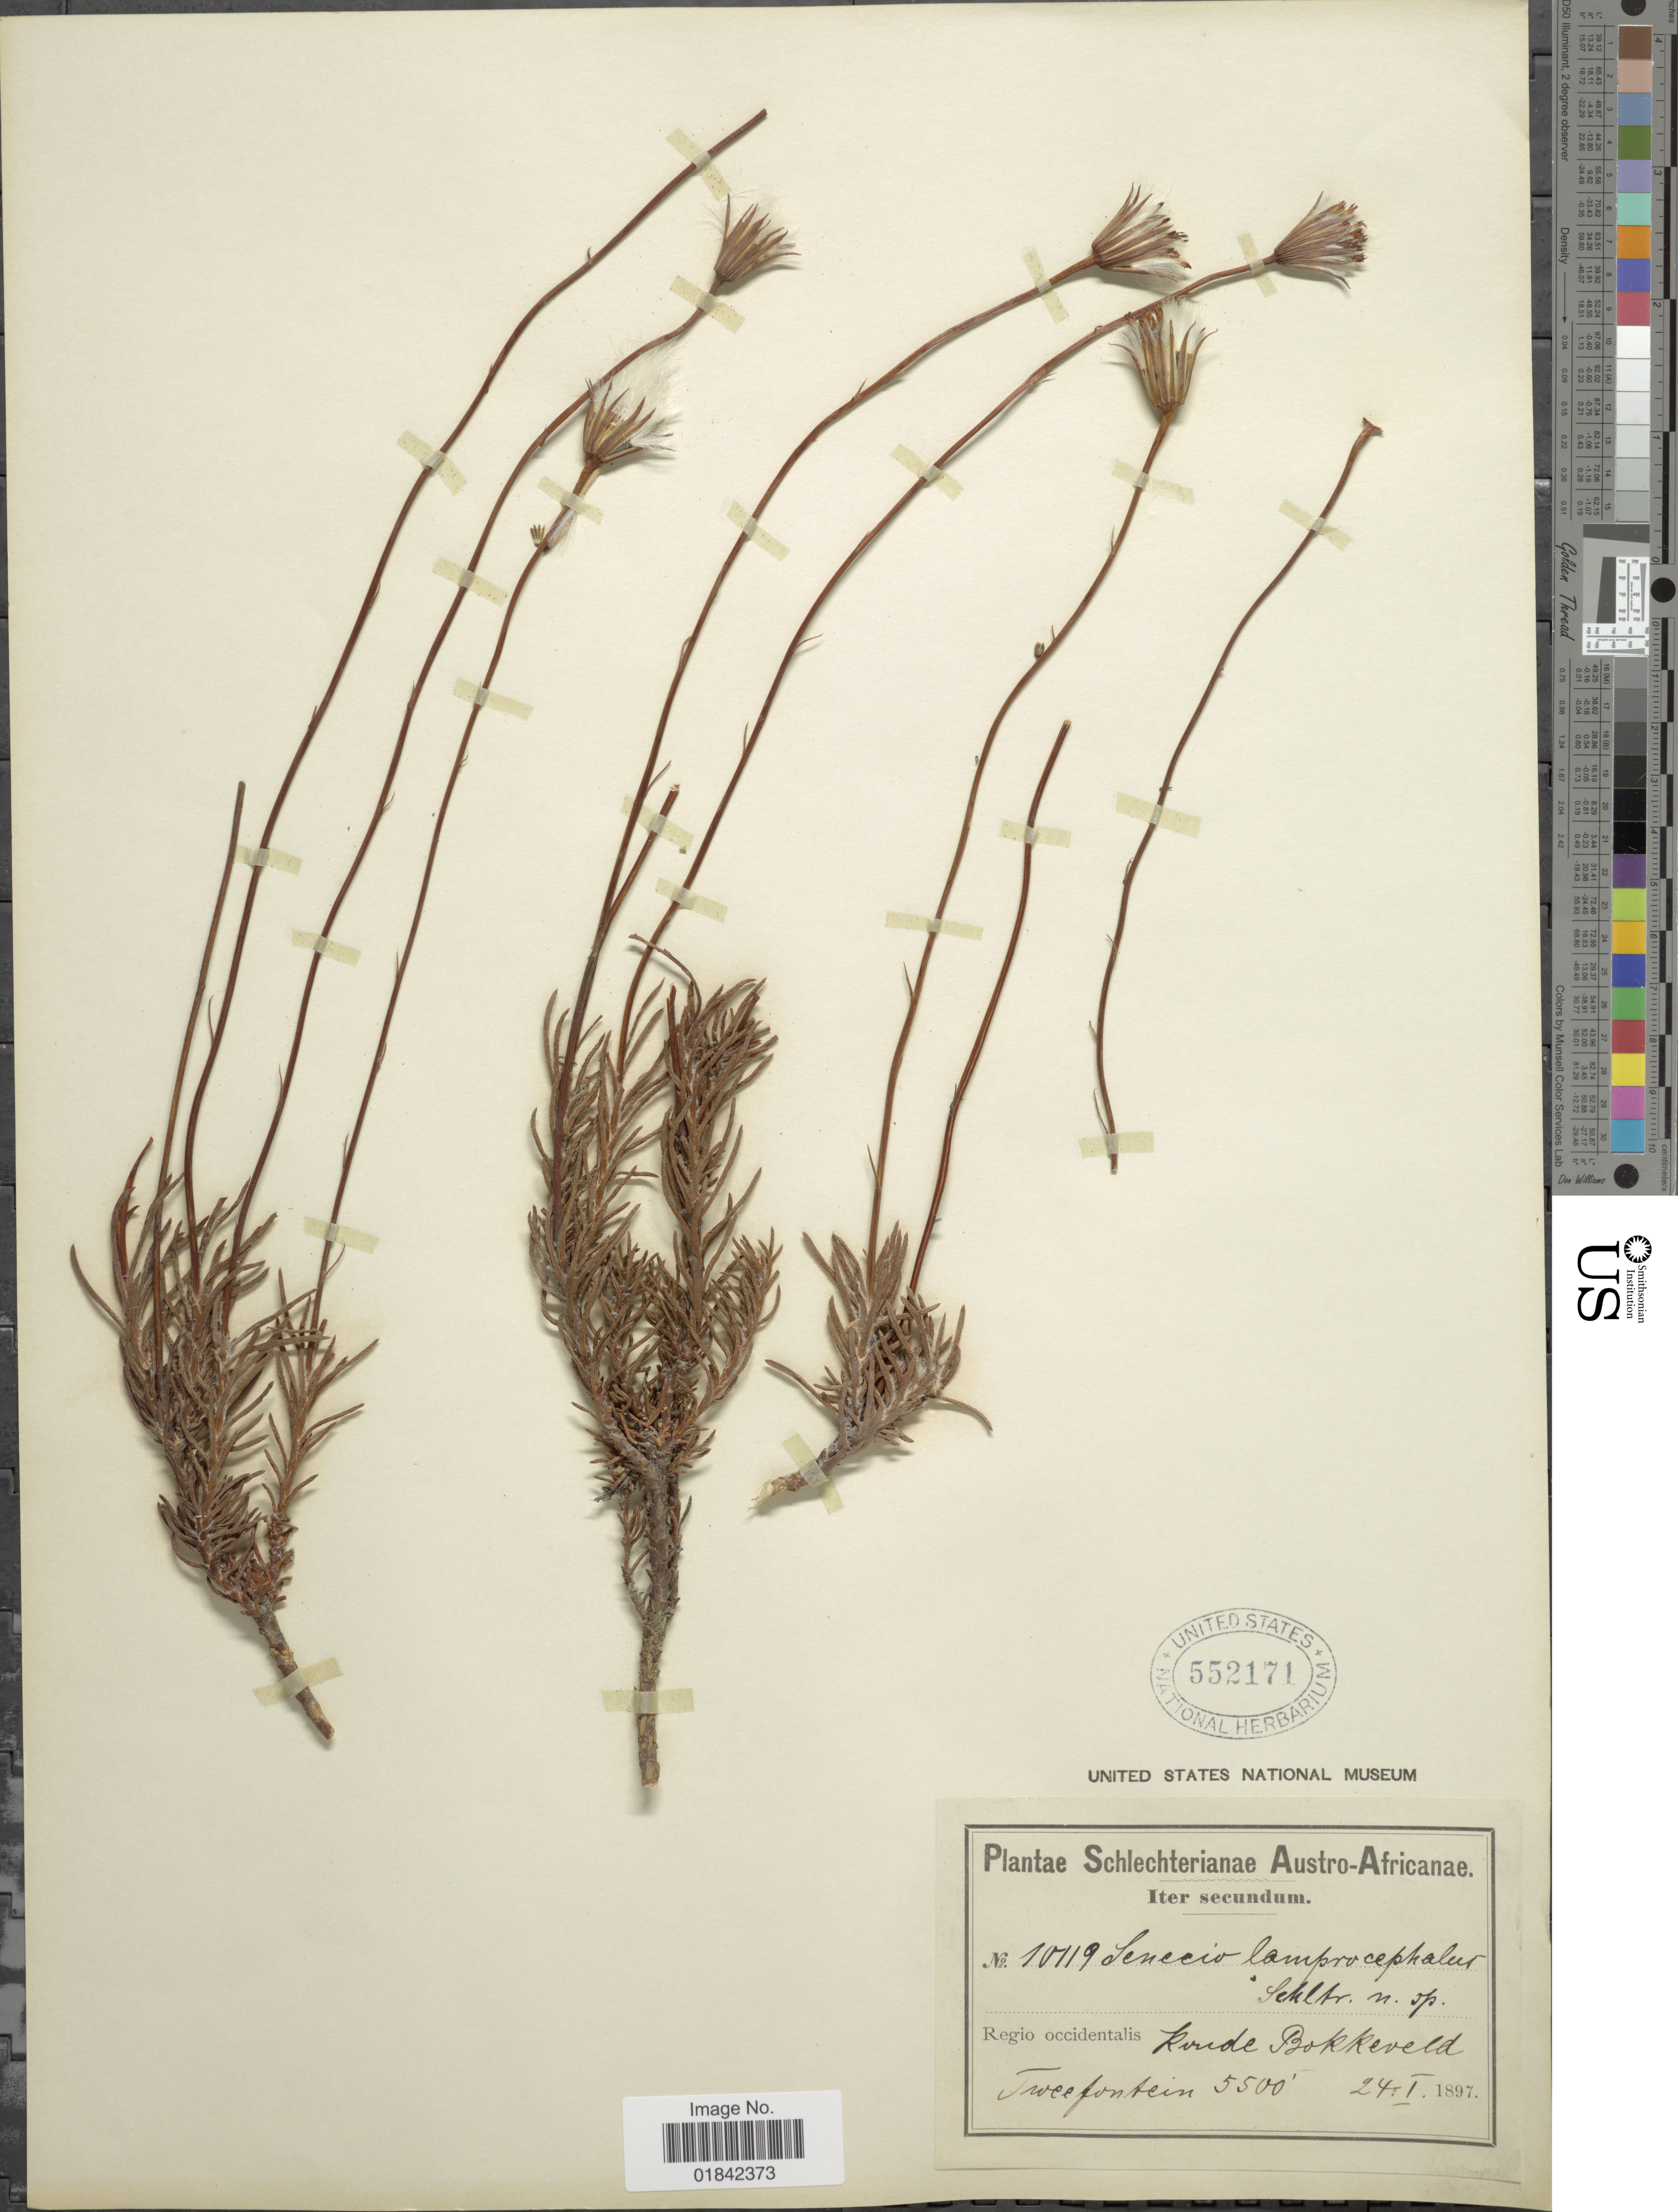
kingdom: Plantae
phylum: Tracheophyta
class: Magnoliopsida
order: Asterales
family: Asteraceae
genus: Senecio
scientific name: Senecio lamprocephalus Schltr., ined.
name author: Schltr.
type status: Isotype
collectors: Schlechter, --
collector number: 10119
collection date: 1897-01-24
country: South Africa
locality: Austro- Africanae, Regio occidentalis, Koude Bokkeveld, Tweefontein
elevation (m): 1676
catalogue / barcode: US 552171